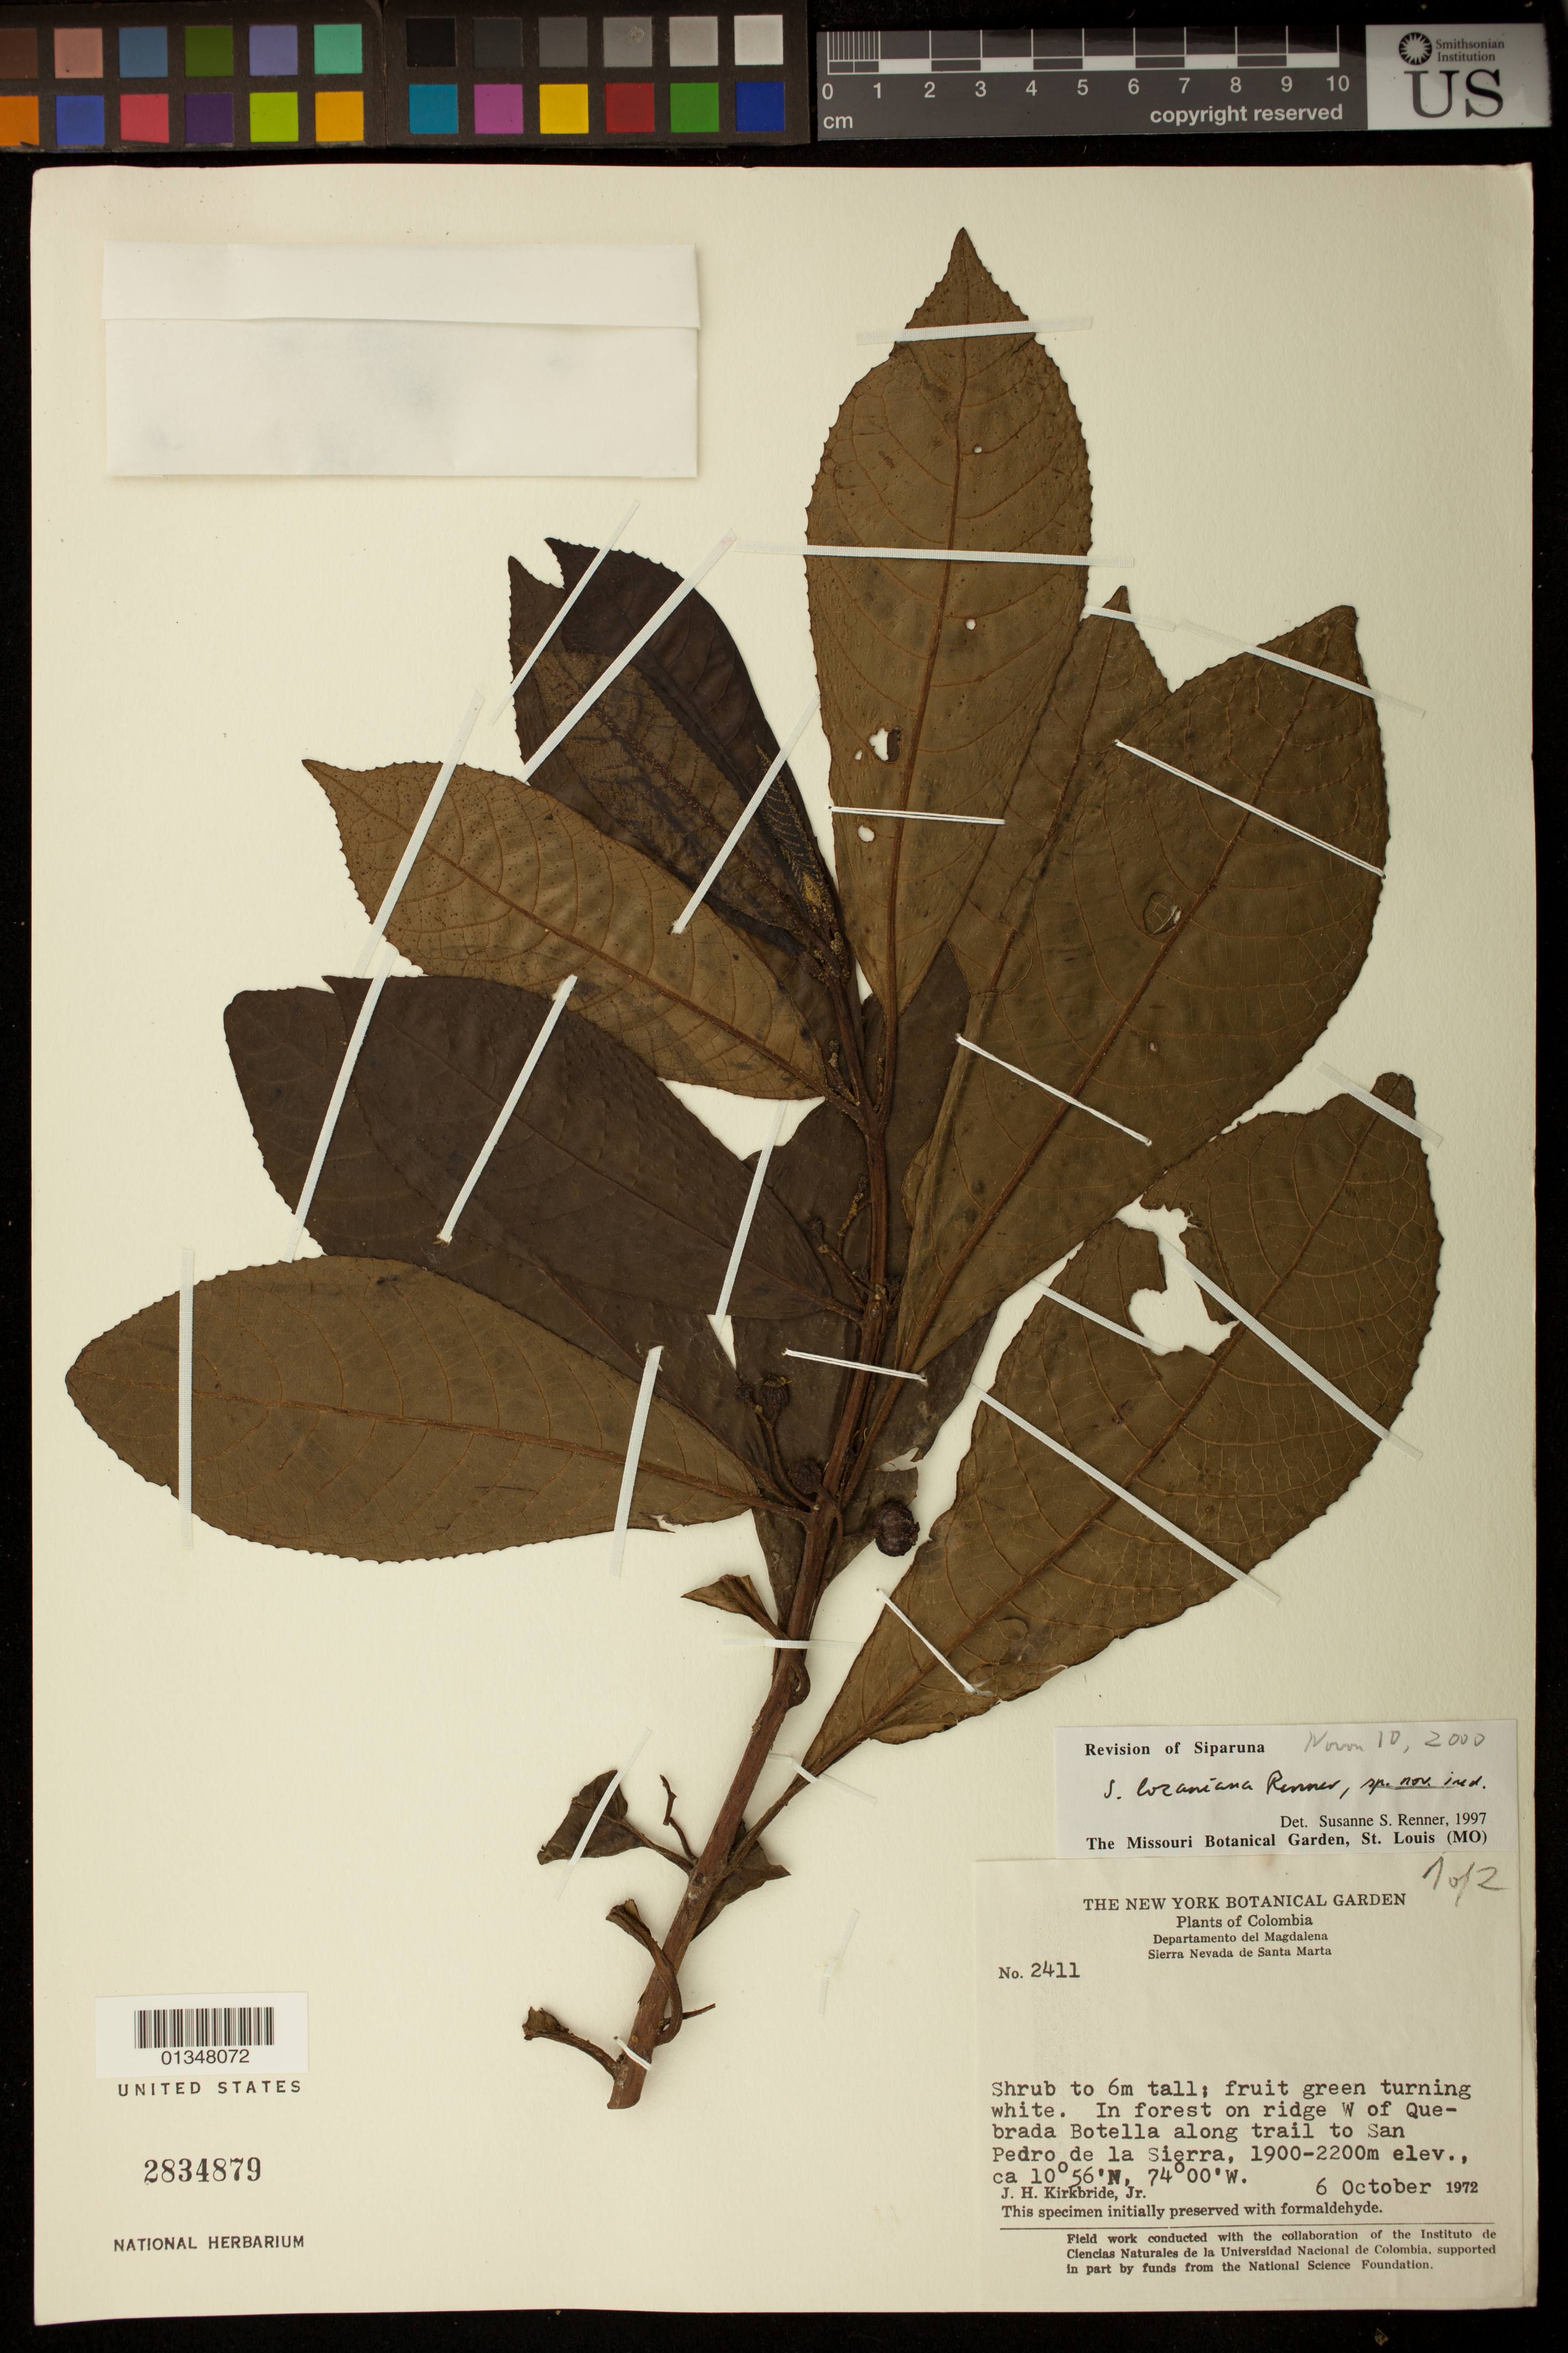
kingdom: Plantae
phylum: Tracheophyta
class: Magnoliopsida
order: Laurales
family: Siparunaceae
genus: Siparuna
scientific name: Siparuna lozaniana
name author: S.S. Renner & Hausner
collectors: J. H. Kirkbride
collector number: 2411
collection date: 1972-10-06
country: Colombia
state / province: Magdalena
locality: Sierra Nevada de Santa Marta. In forest on ridge W of Quebrada Botella along trail to San Pedro de la Sierra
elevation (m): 1900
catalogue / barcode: US 2834879